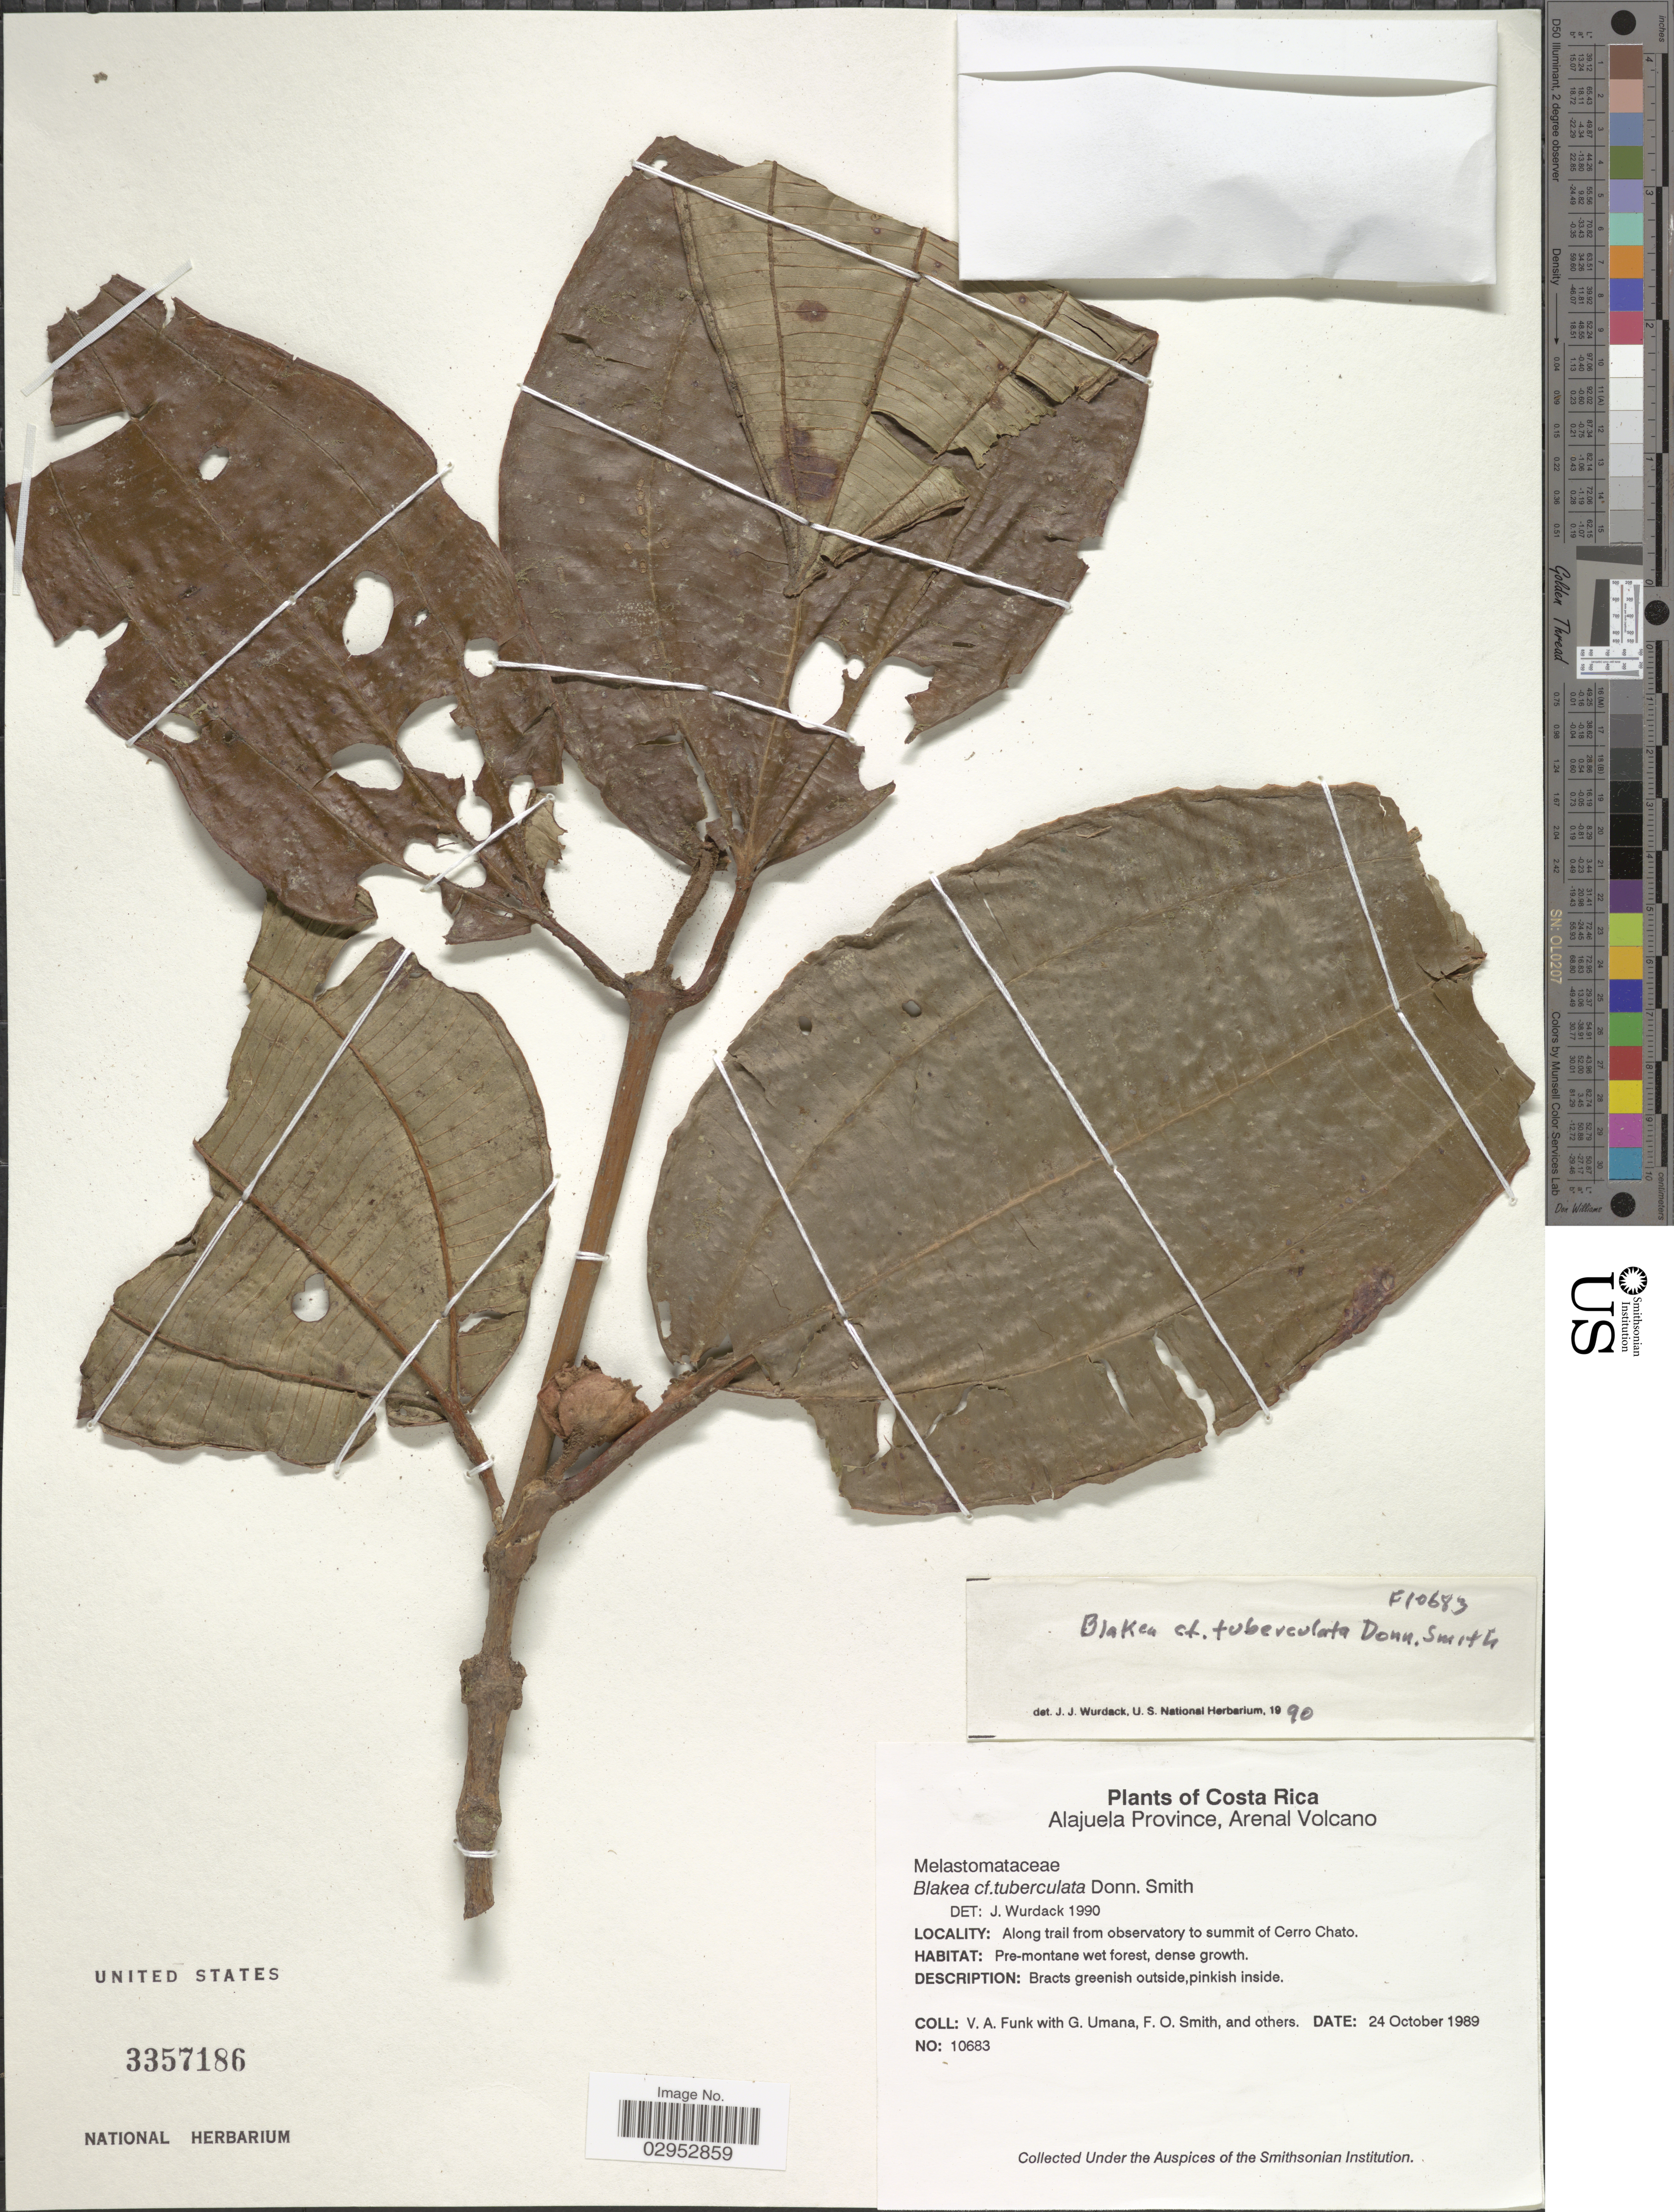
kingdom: Plantae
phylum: Tracheophyta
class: Magnoliopsida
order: Myrtales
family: Melastomataceae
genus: Blakea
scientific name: Blakea tuberculata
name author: Donn. Sm.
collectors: V. Funk, G. Umana, F. Smith & et al.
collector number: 10683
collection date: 1989-10-24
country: Costa Rica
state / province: Alajuela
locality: Arenal Volcano. Along trail from observatory to summit of Cerro Chato.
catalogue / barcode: US 3357186